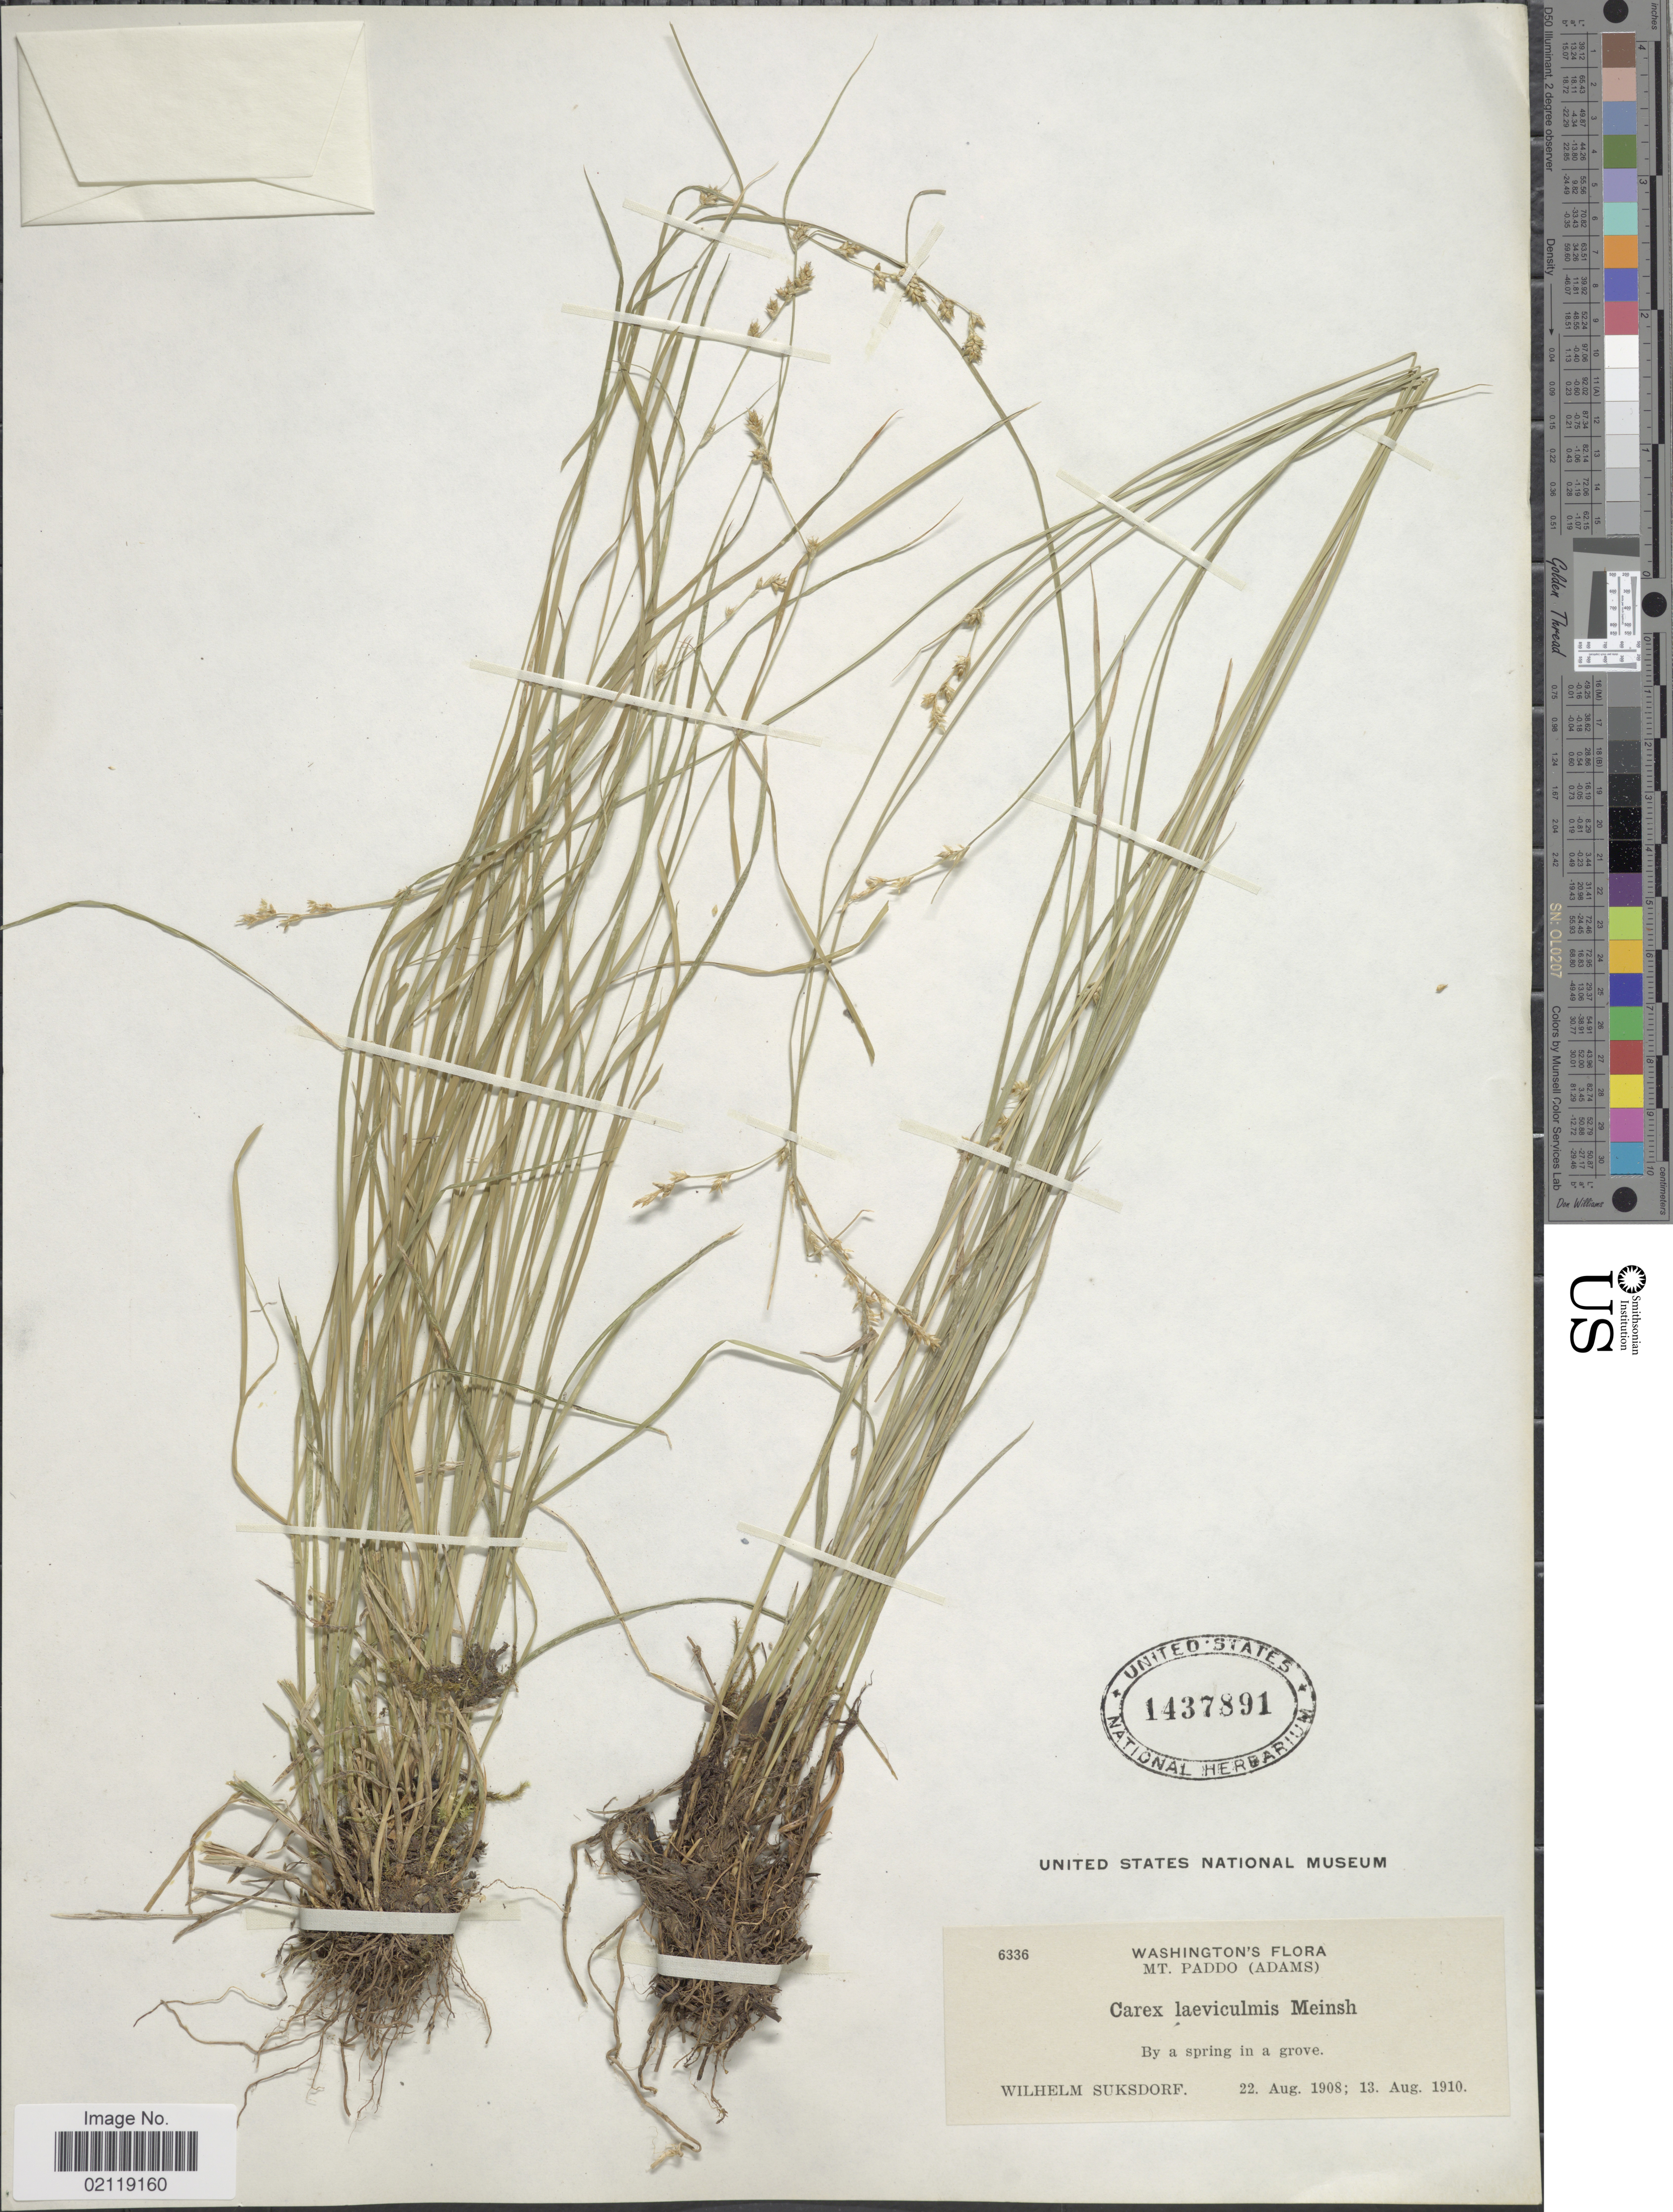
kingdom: Plantae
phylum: Tracheophyta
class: Liliopsida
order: Poales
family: Cyperaceae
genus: Carex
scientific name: Carex laeviculmis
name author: Meinsh.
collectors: W. N. Suksdorf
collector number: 6336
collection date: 1908-08-22/1910-08-13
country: United States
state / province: Washington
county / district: Skamania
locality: Mt. Paddo (Adams). By a spring in a grove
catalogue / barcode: US 1437891